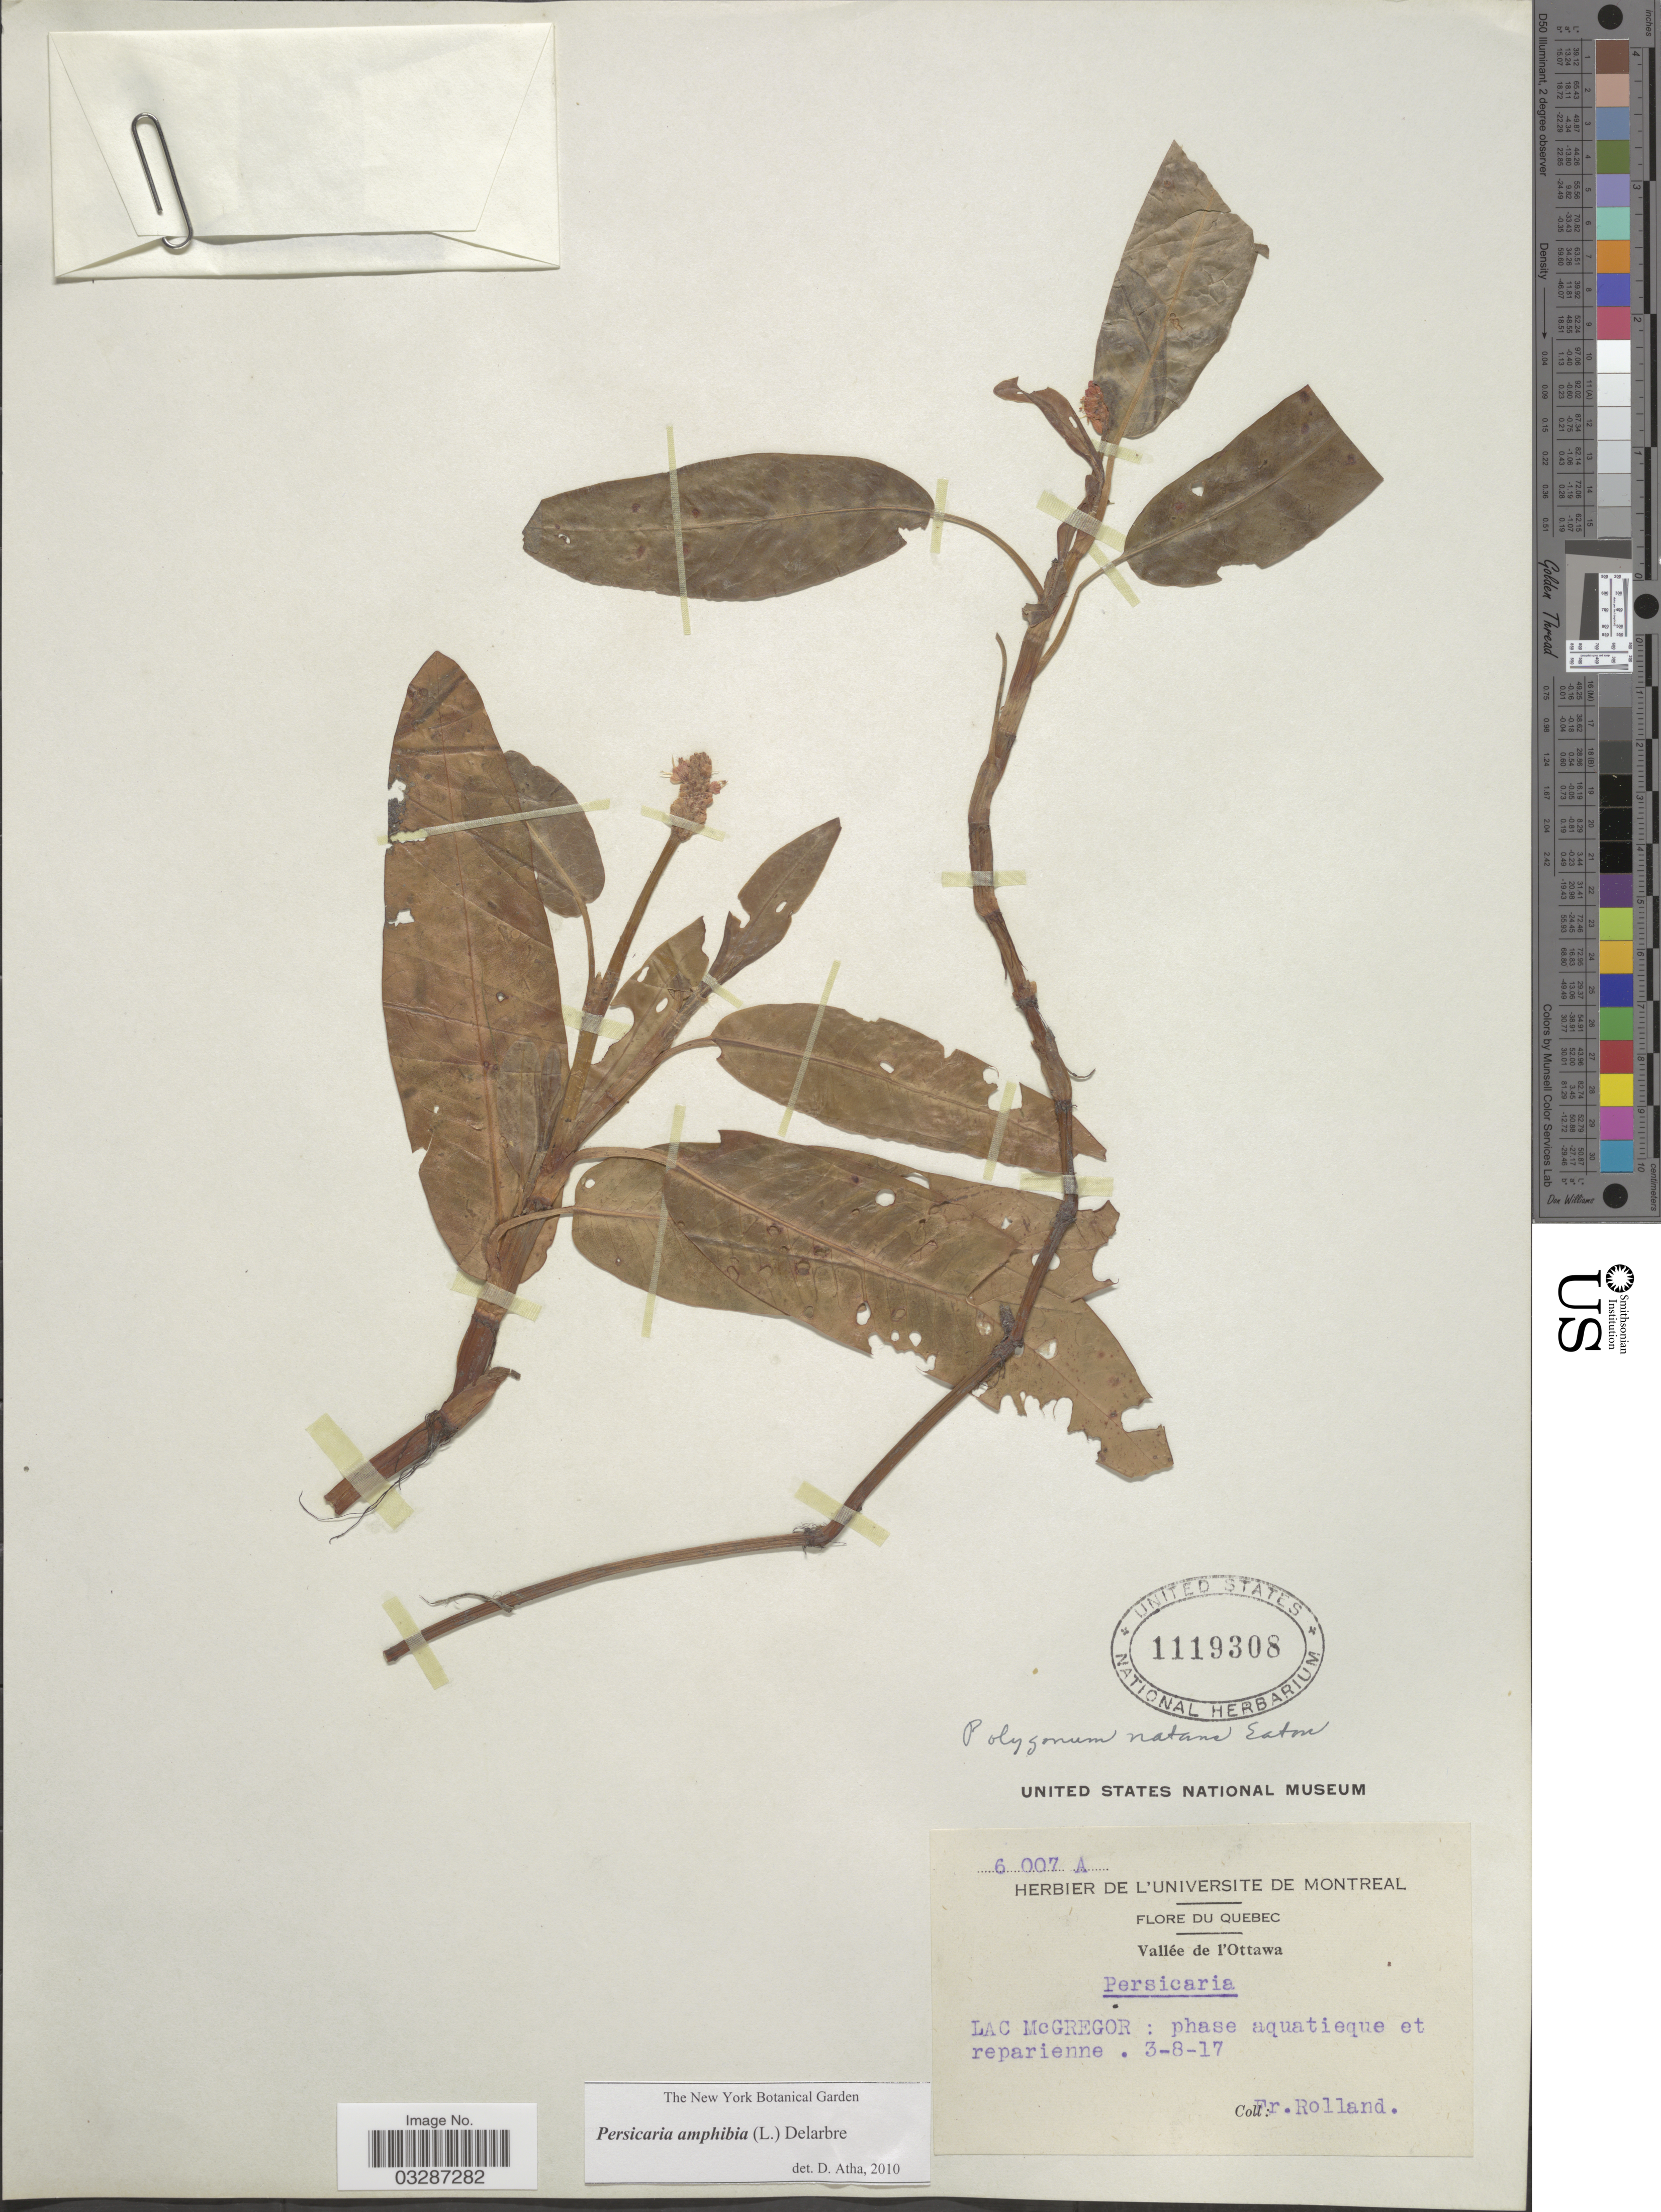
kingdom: Plantae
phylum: Tracheophyta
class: Magnoliopsida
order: Caryophyllales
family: Polygonaceae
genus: Persicaria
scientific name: Persicaria amphibia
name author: (L.) Delarbre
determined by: Atha, D. E.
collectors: F. Rolland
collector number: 6007A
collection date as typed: Transcribed d/m/y: 3/8/17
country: Canada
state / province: Quebec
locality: Vallée de l'Ottawa. Lac McGregor: phase aquatieque et reparienne.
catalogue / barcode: US 1119308